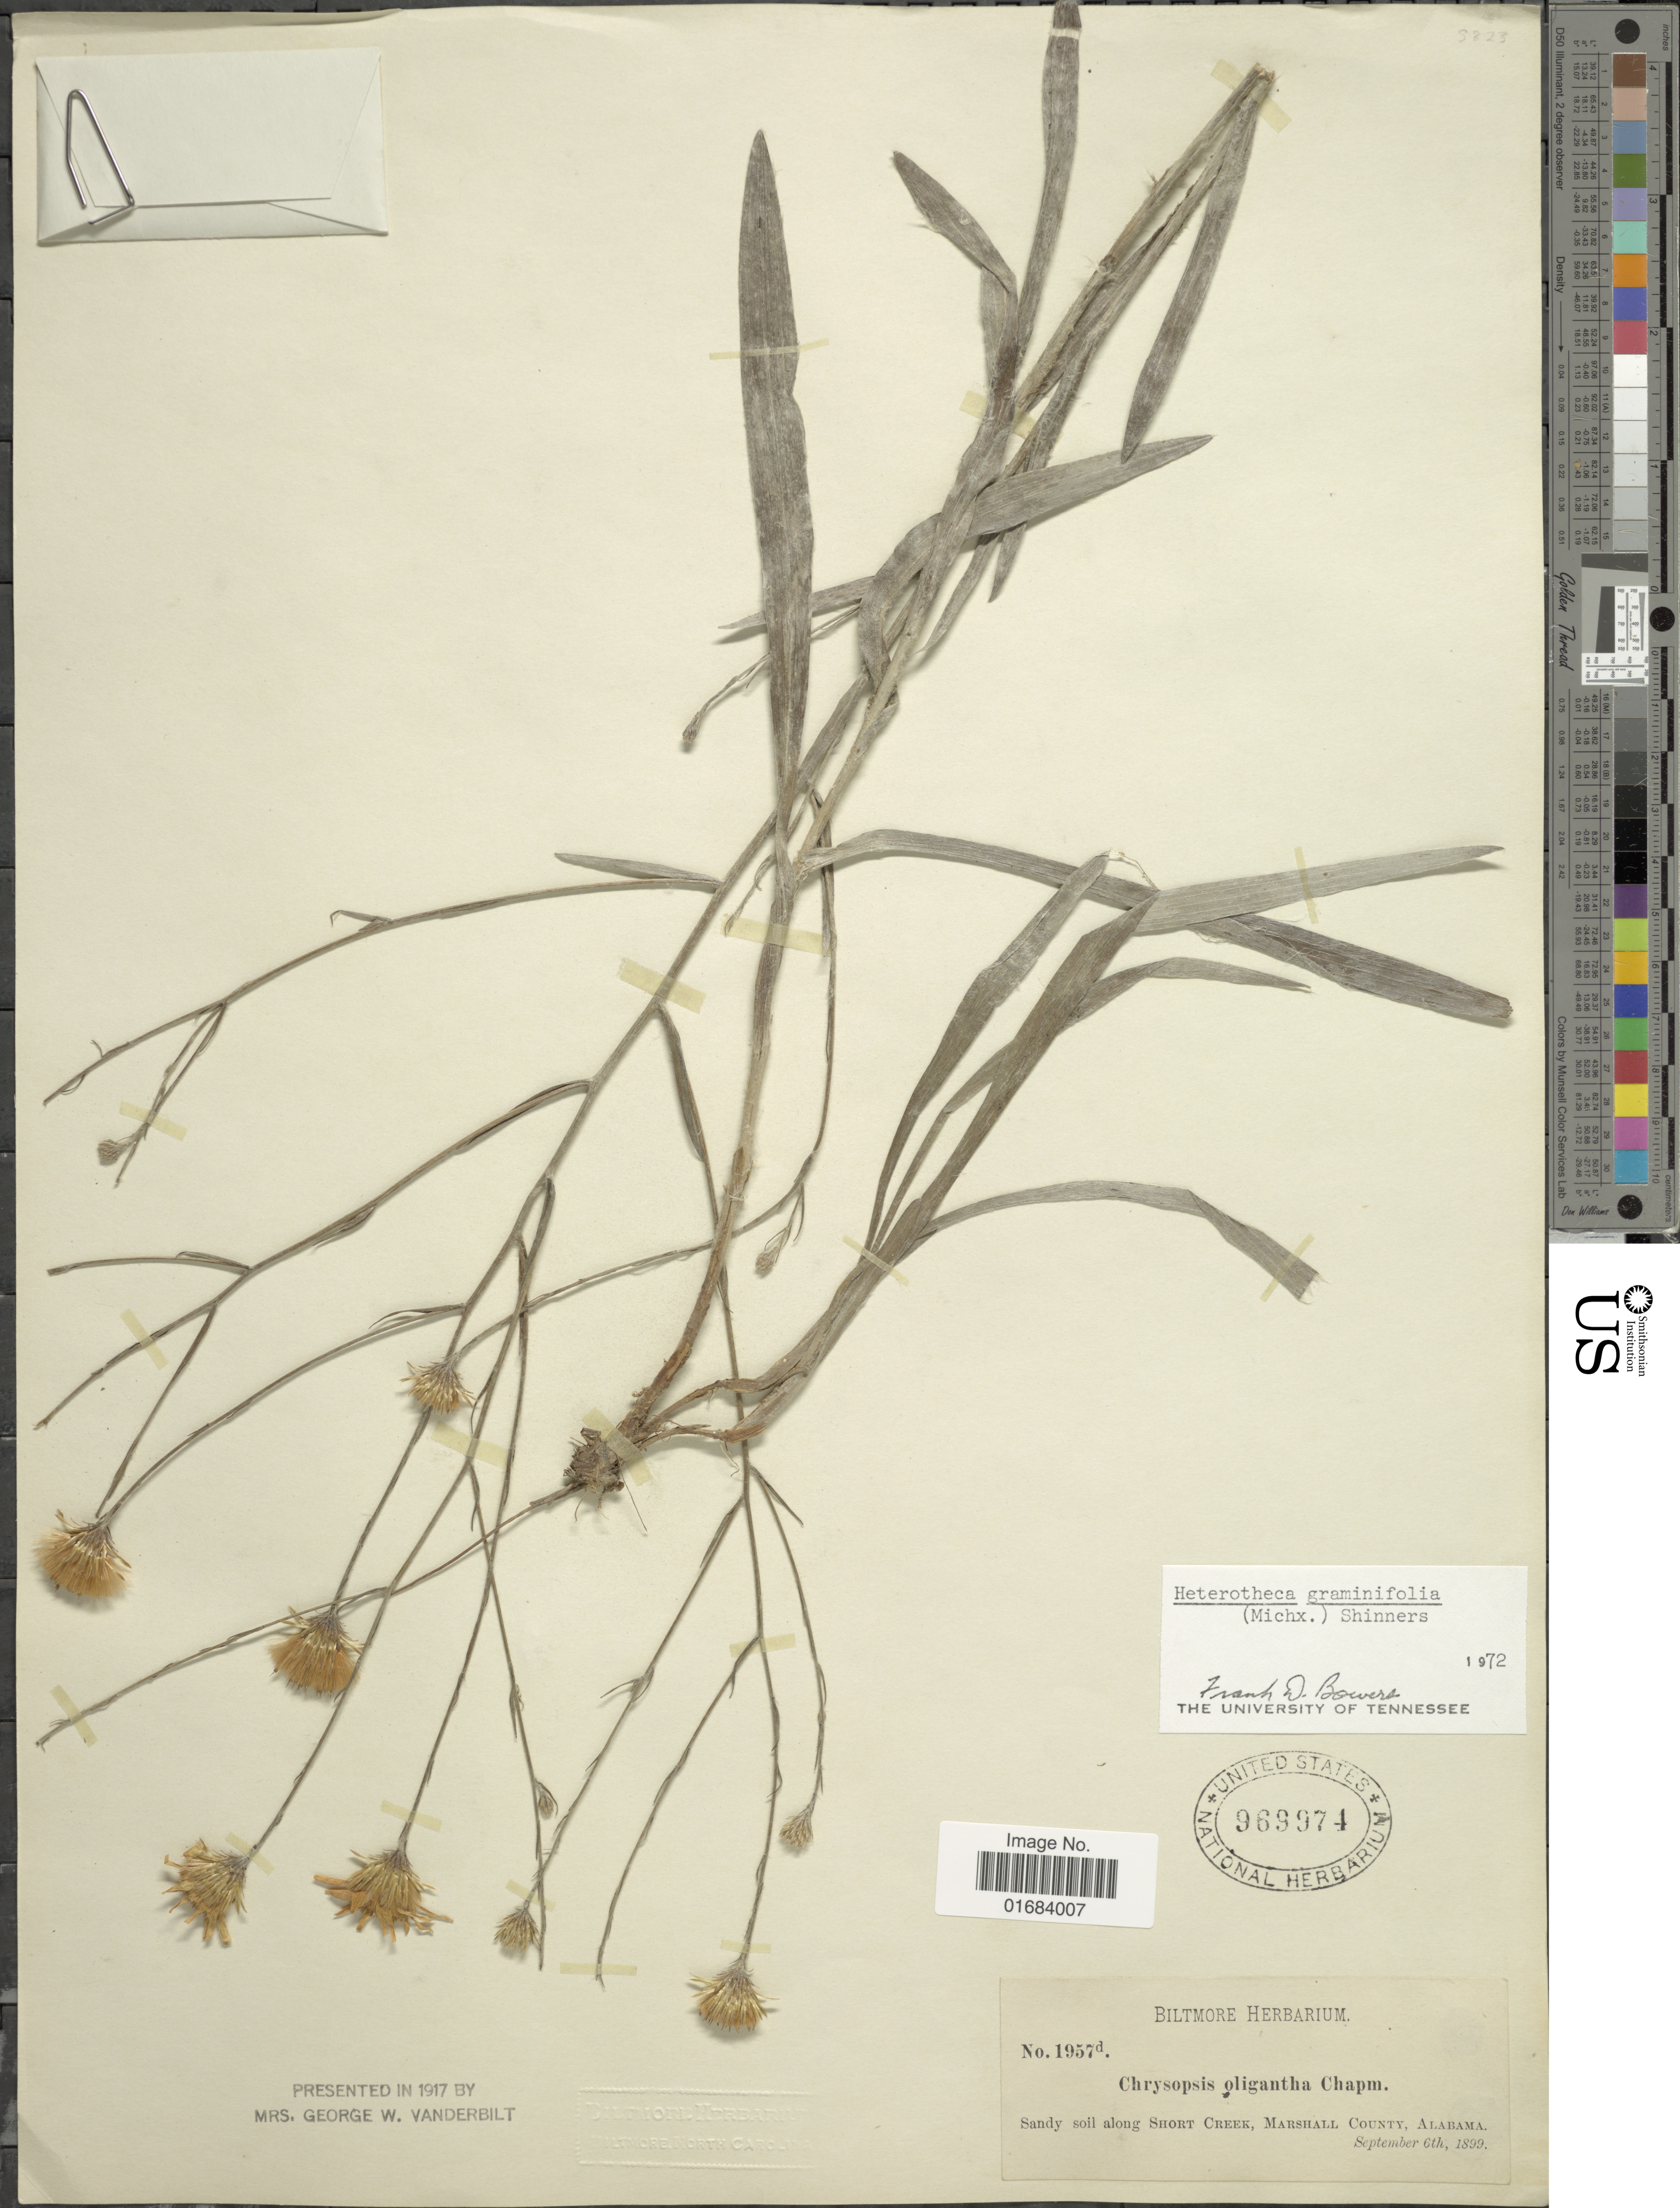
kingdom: Plantae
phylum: Tracheophyta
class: Magnoliopsida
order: Asterales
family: Asteraceae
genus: Pityopsis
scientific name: Pityopsis graminifolia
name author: (Michx.) Nutt.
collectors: ex herb. Biltmore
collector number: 1957d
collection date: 1899-09-06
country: United States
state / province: Alabama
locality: Along Short Creek, Marshall County.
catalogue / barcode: US 969974